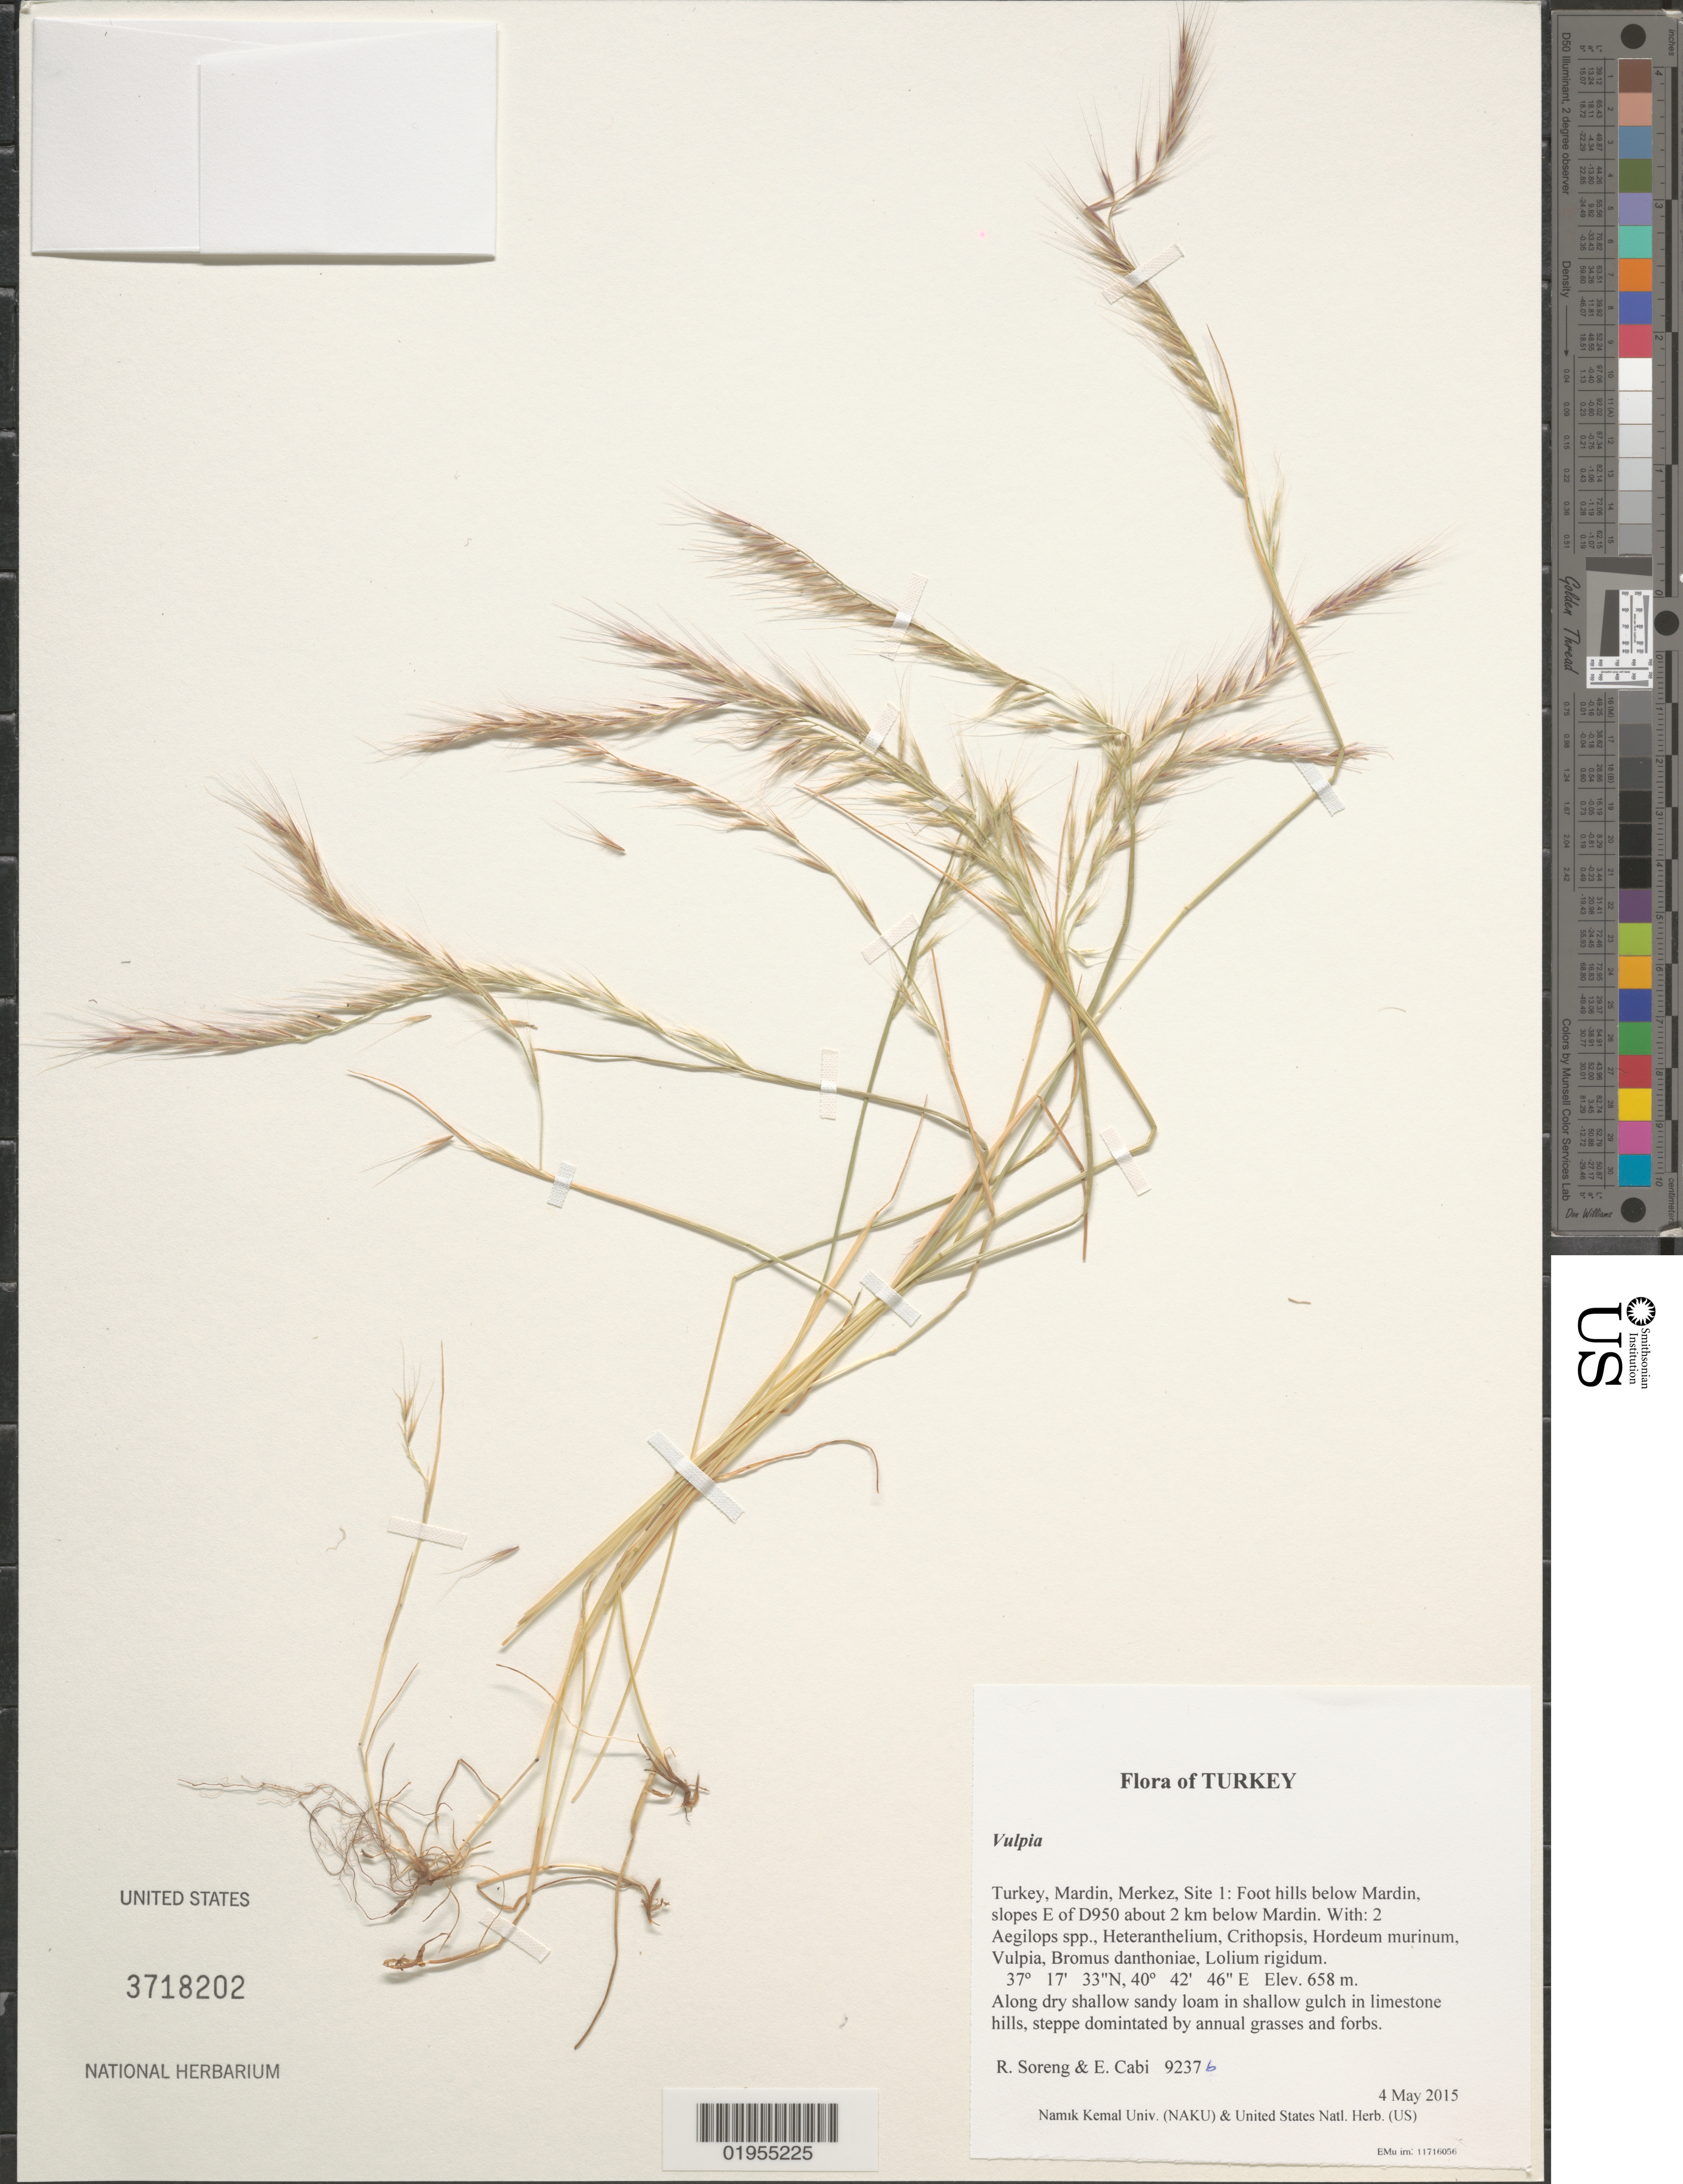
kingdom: Plantae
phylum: Tracheophyta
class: Liliopsida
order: Poales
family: Poaceae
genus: Vulpia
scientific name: Vulpia sp.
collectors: R. J. Soreng & E. Cabi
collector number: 9237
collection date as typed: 2015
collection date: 2015-05-04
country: Turkey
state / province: Mardin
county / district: Merkez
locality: Site 1: Foot hills below Mardin, slopes E of D950 about 2 km below Mardin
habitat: Along dry shallow sandy loam in shallow gulch in limestone hills, steppe domintated by annual grasses and forbs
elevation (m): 658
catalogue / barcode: US 3718202